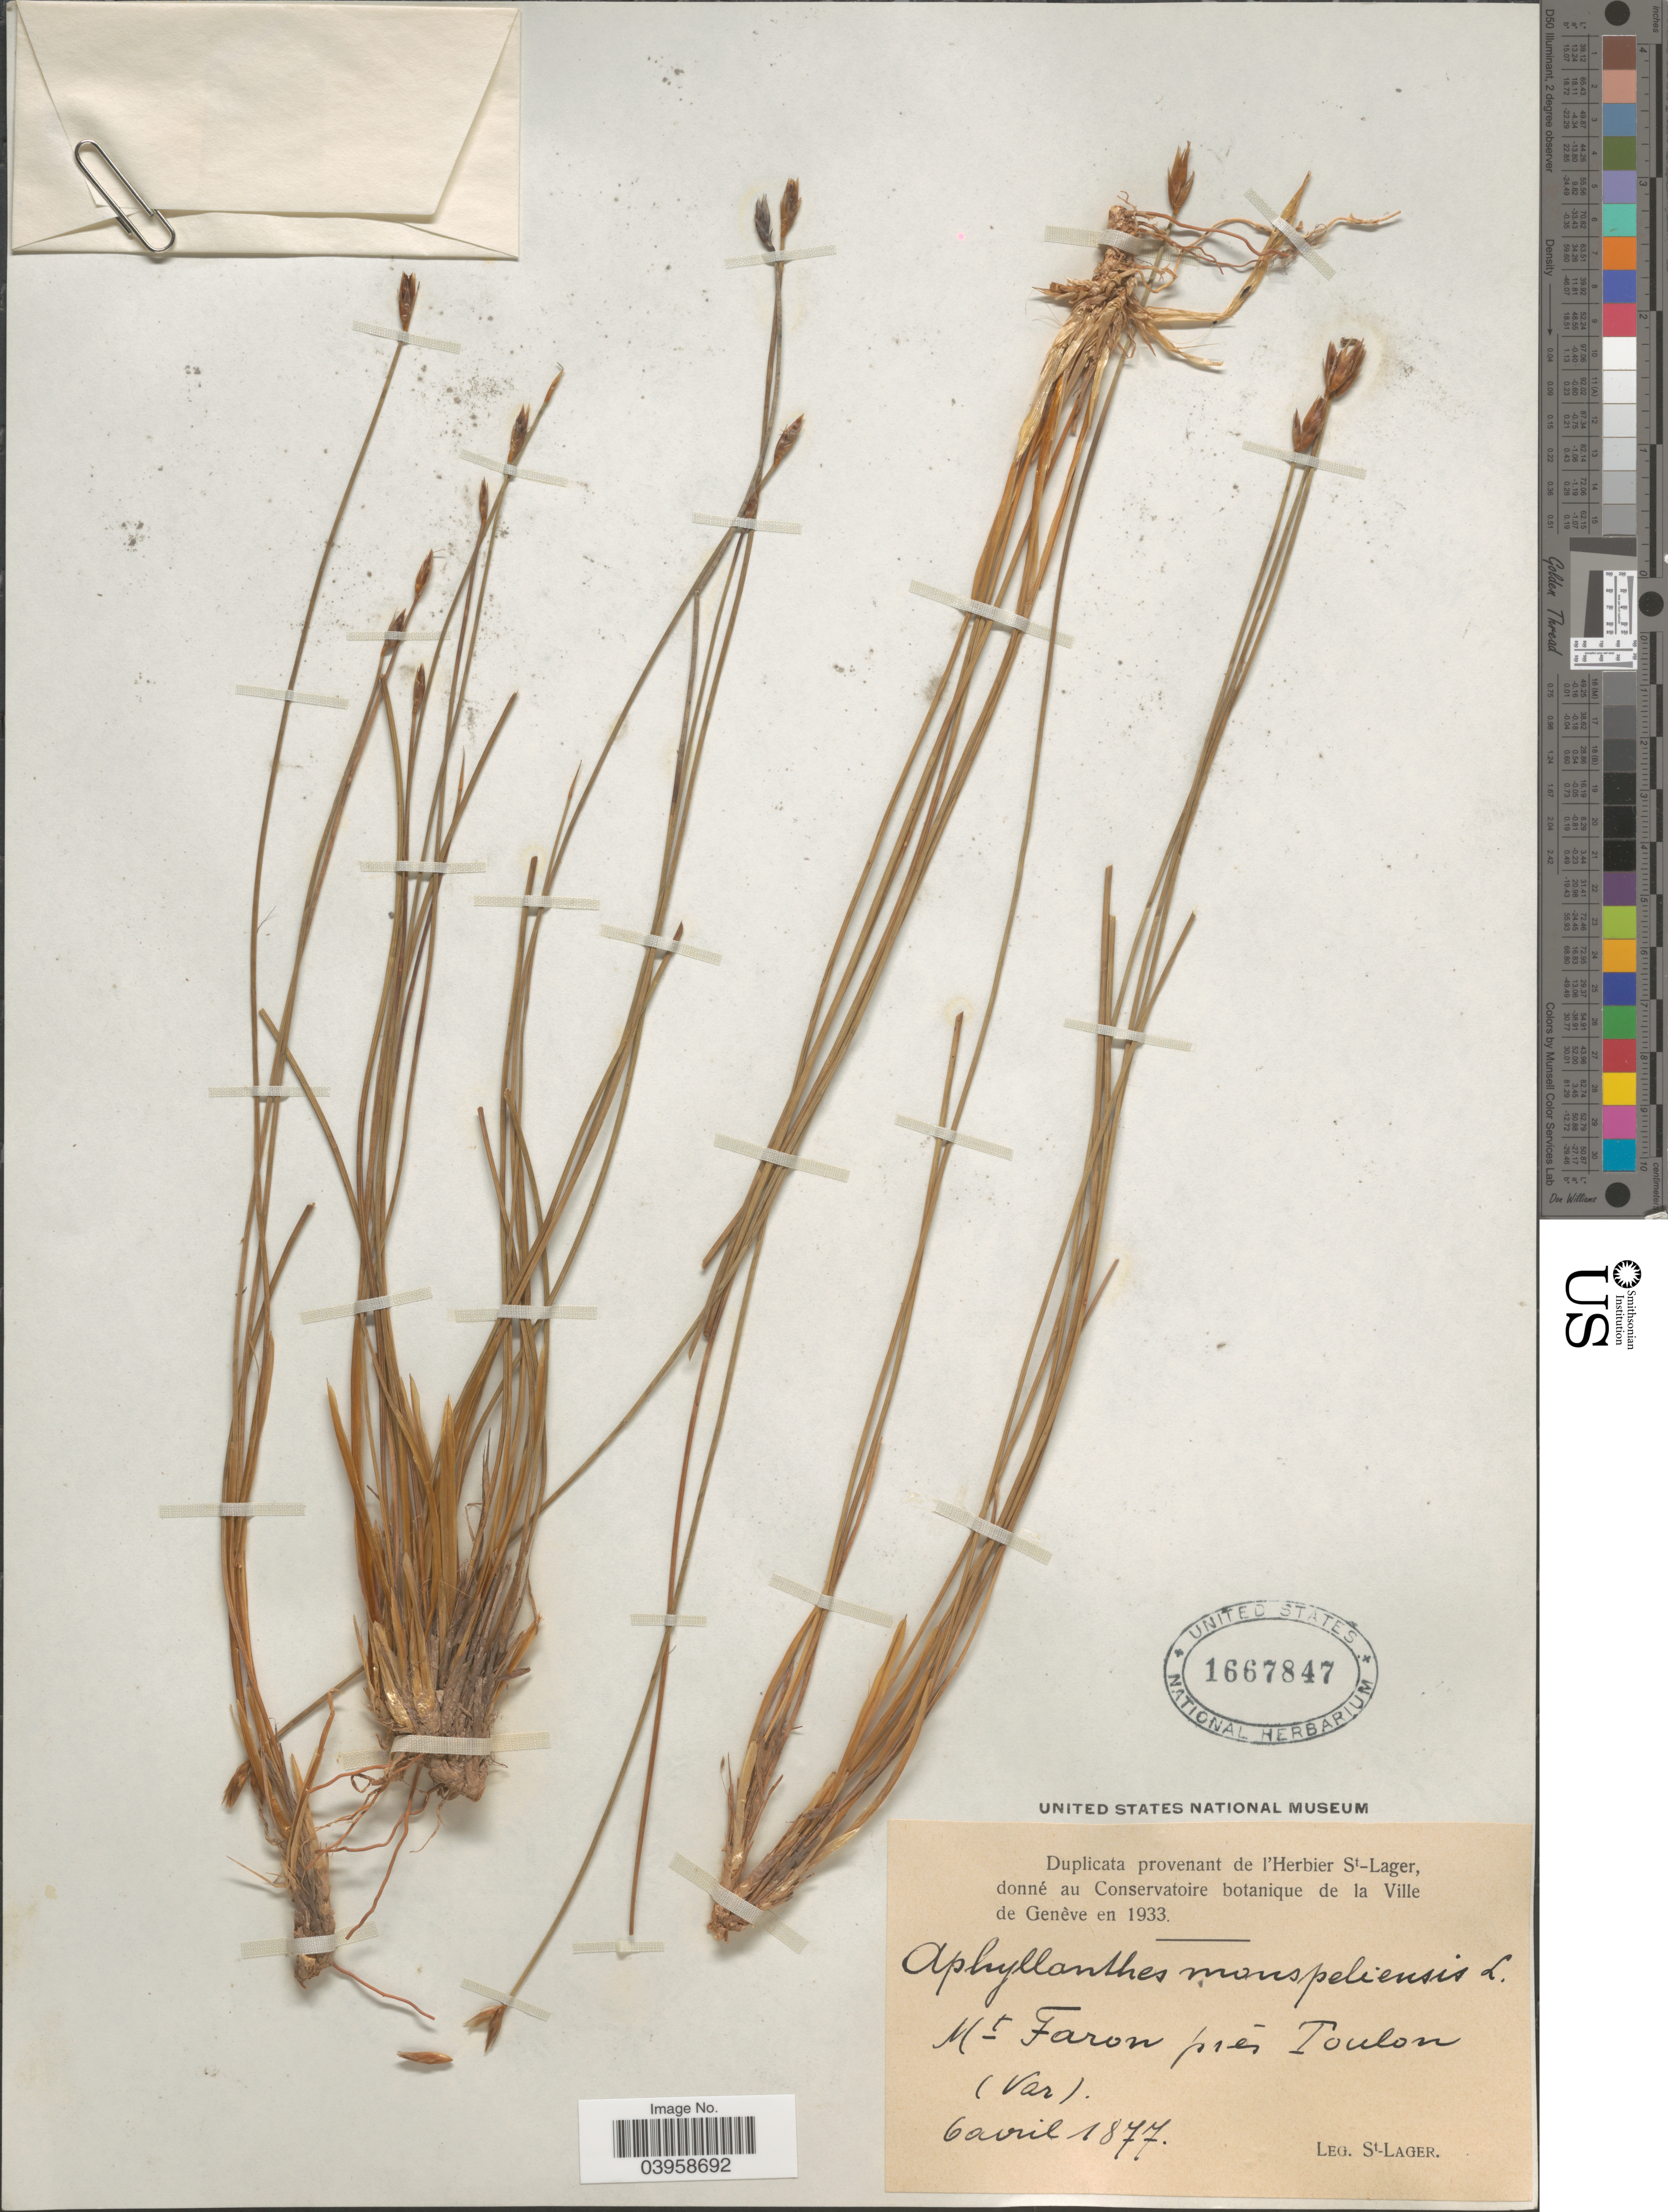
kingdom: Plantae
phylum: Tracheophyta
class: Liliopsida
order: Asparagales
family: Asparagaceae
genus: Aphyllanthes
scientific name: Aphyllanthes monspeliensis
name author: L.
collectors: -. St. Lager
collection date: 1877-04-06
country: France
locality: Mt Faron prés Toulon.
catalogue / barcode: US 1667847